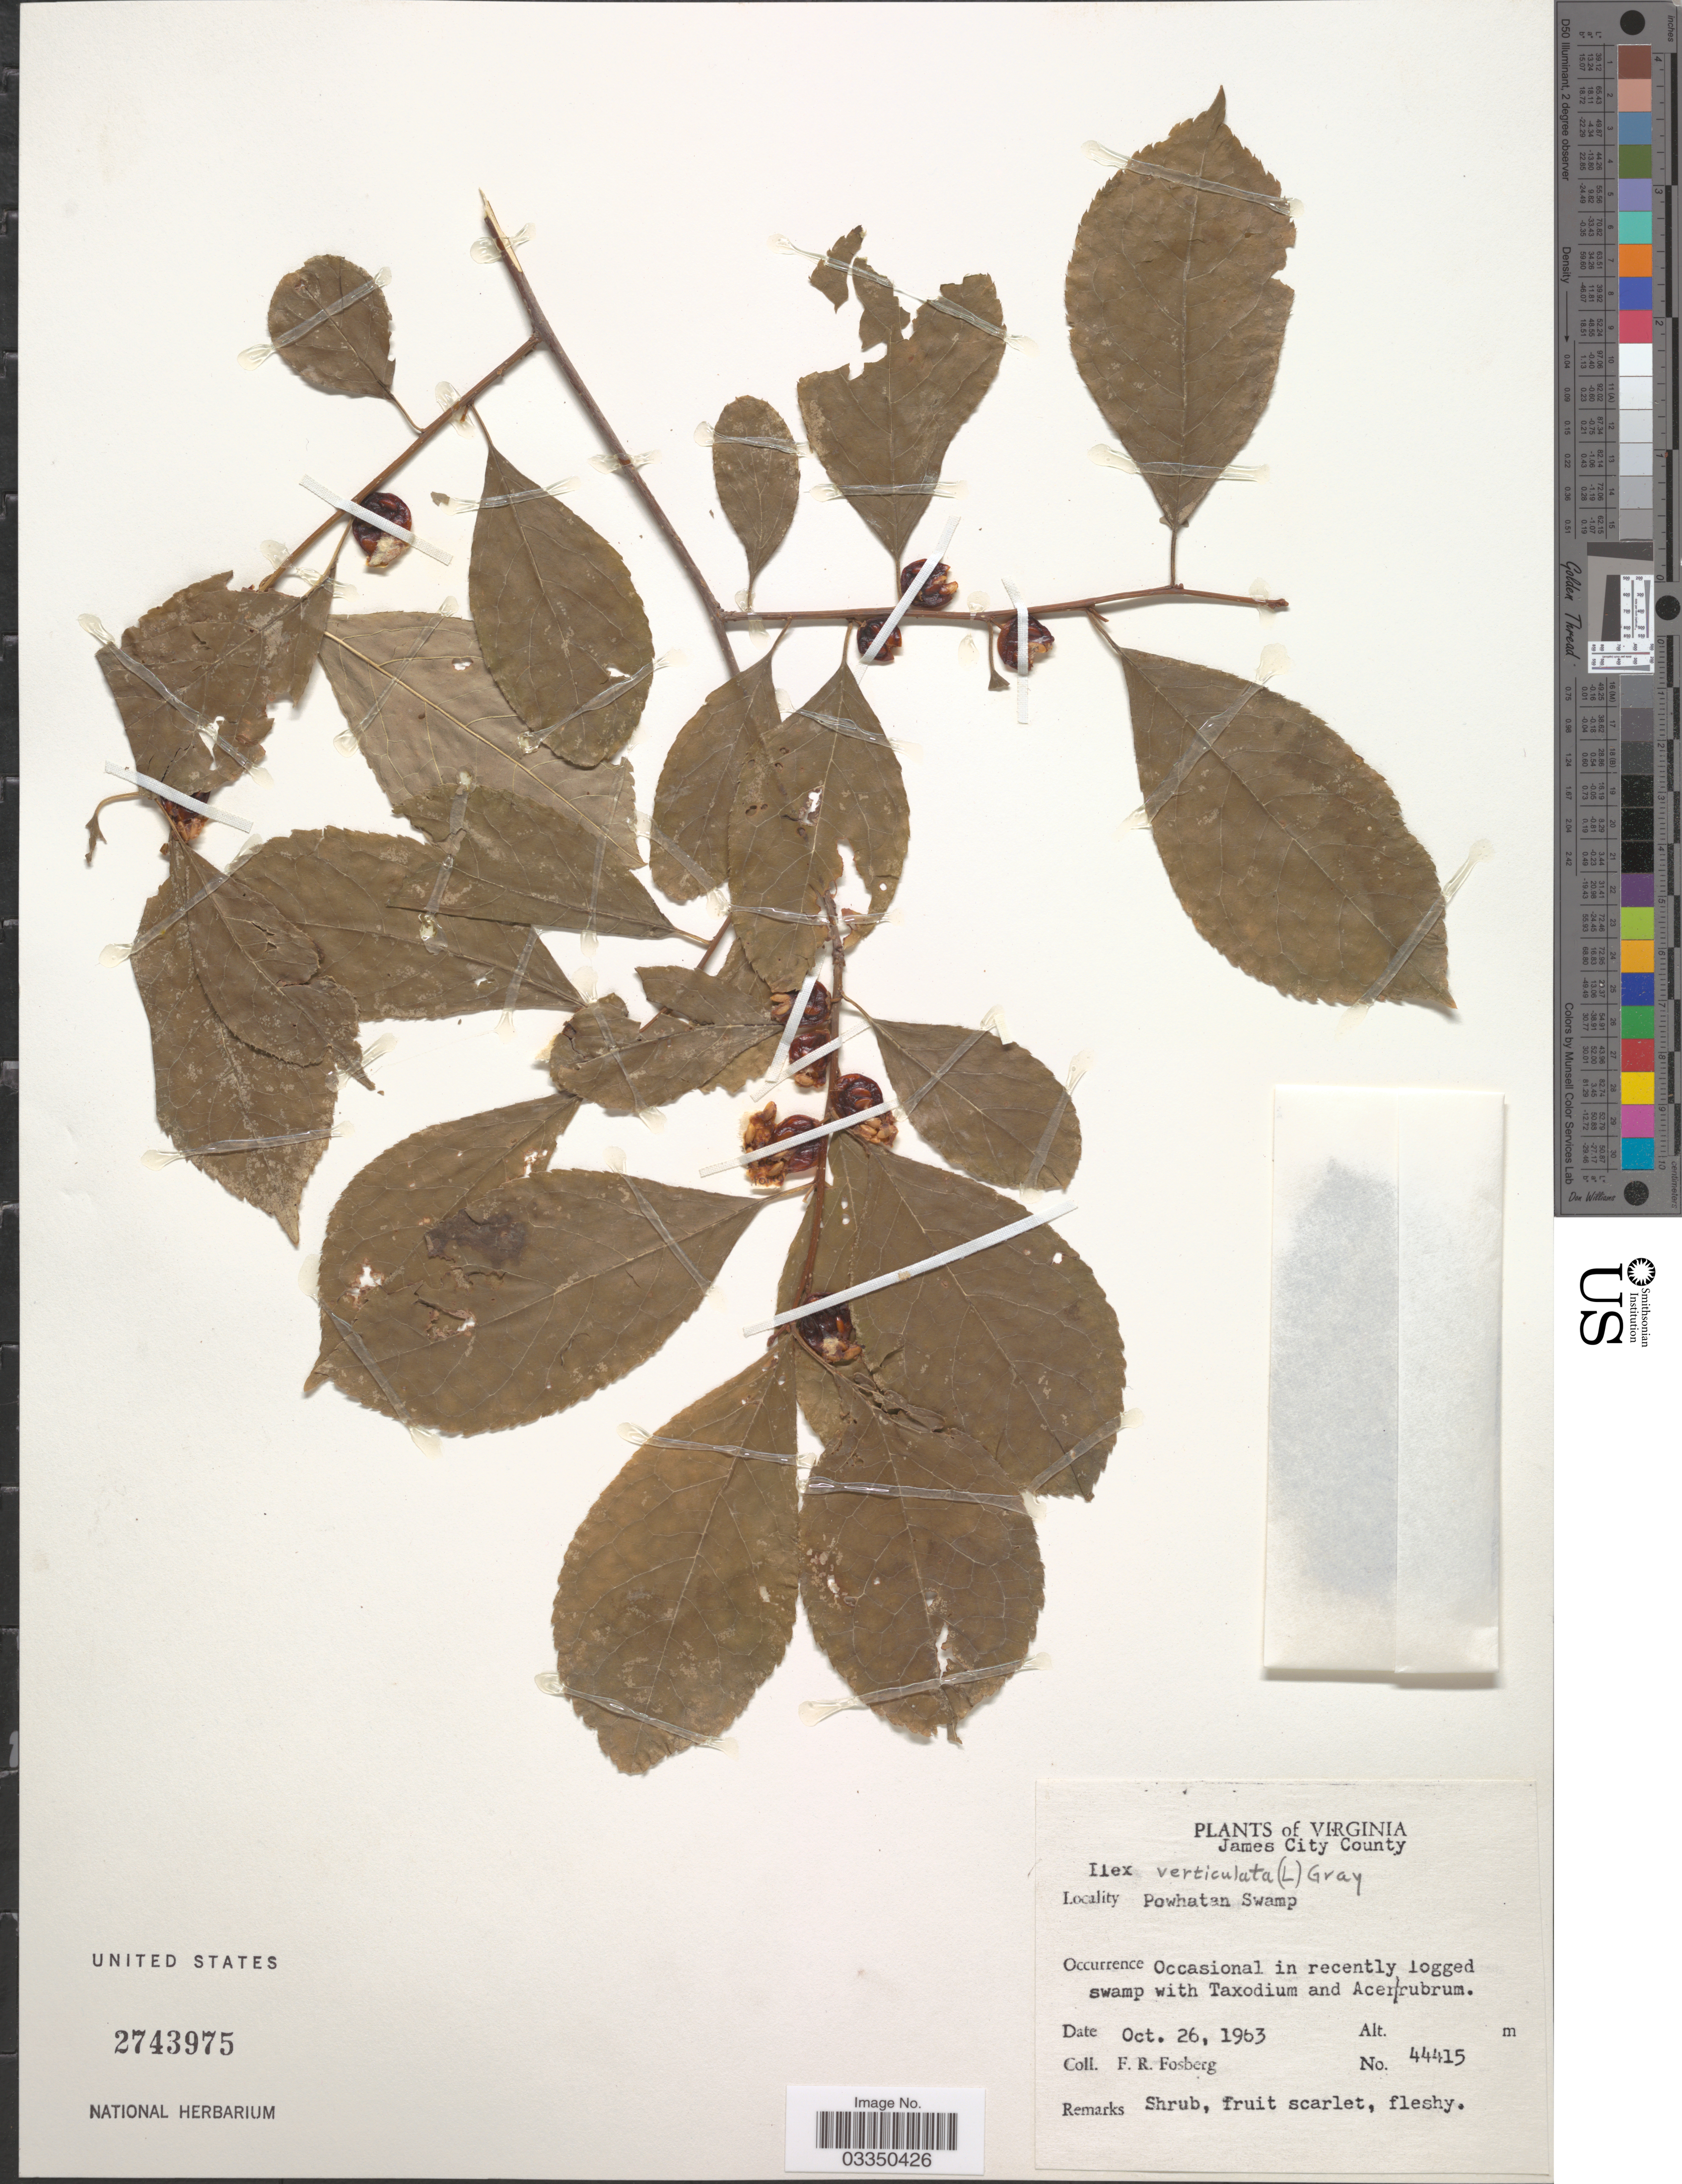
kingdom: Plantae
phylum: Tracheophyta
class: Magnoliopsida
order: Aquifoliales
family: Aquifoliaceae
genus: Ilex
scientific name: Ilex verticillata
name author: (L.) A. Gray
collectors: F. R. Fosberg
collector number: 44415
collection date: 1963-10-26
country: United States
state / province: Virginia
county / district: James City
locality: James City County. Powhatan Swamp.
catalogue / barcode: US 2743975